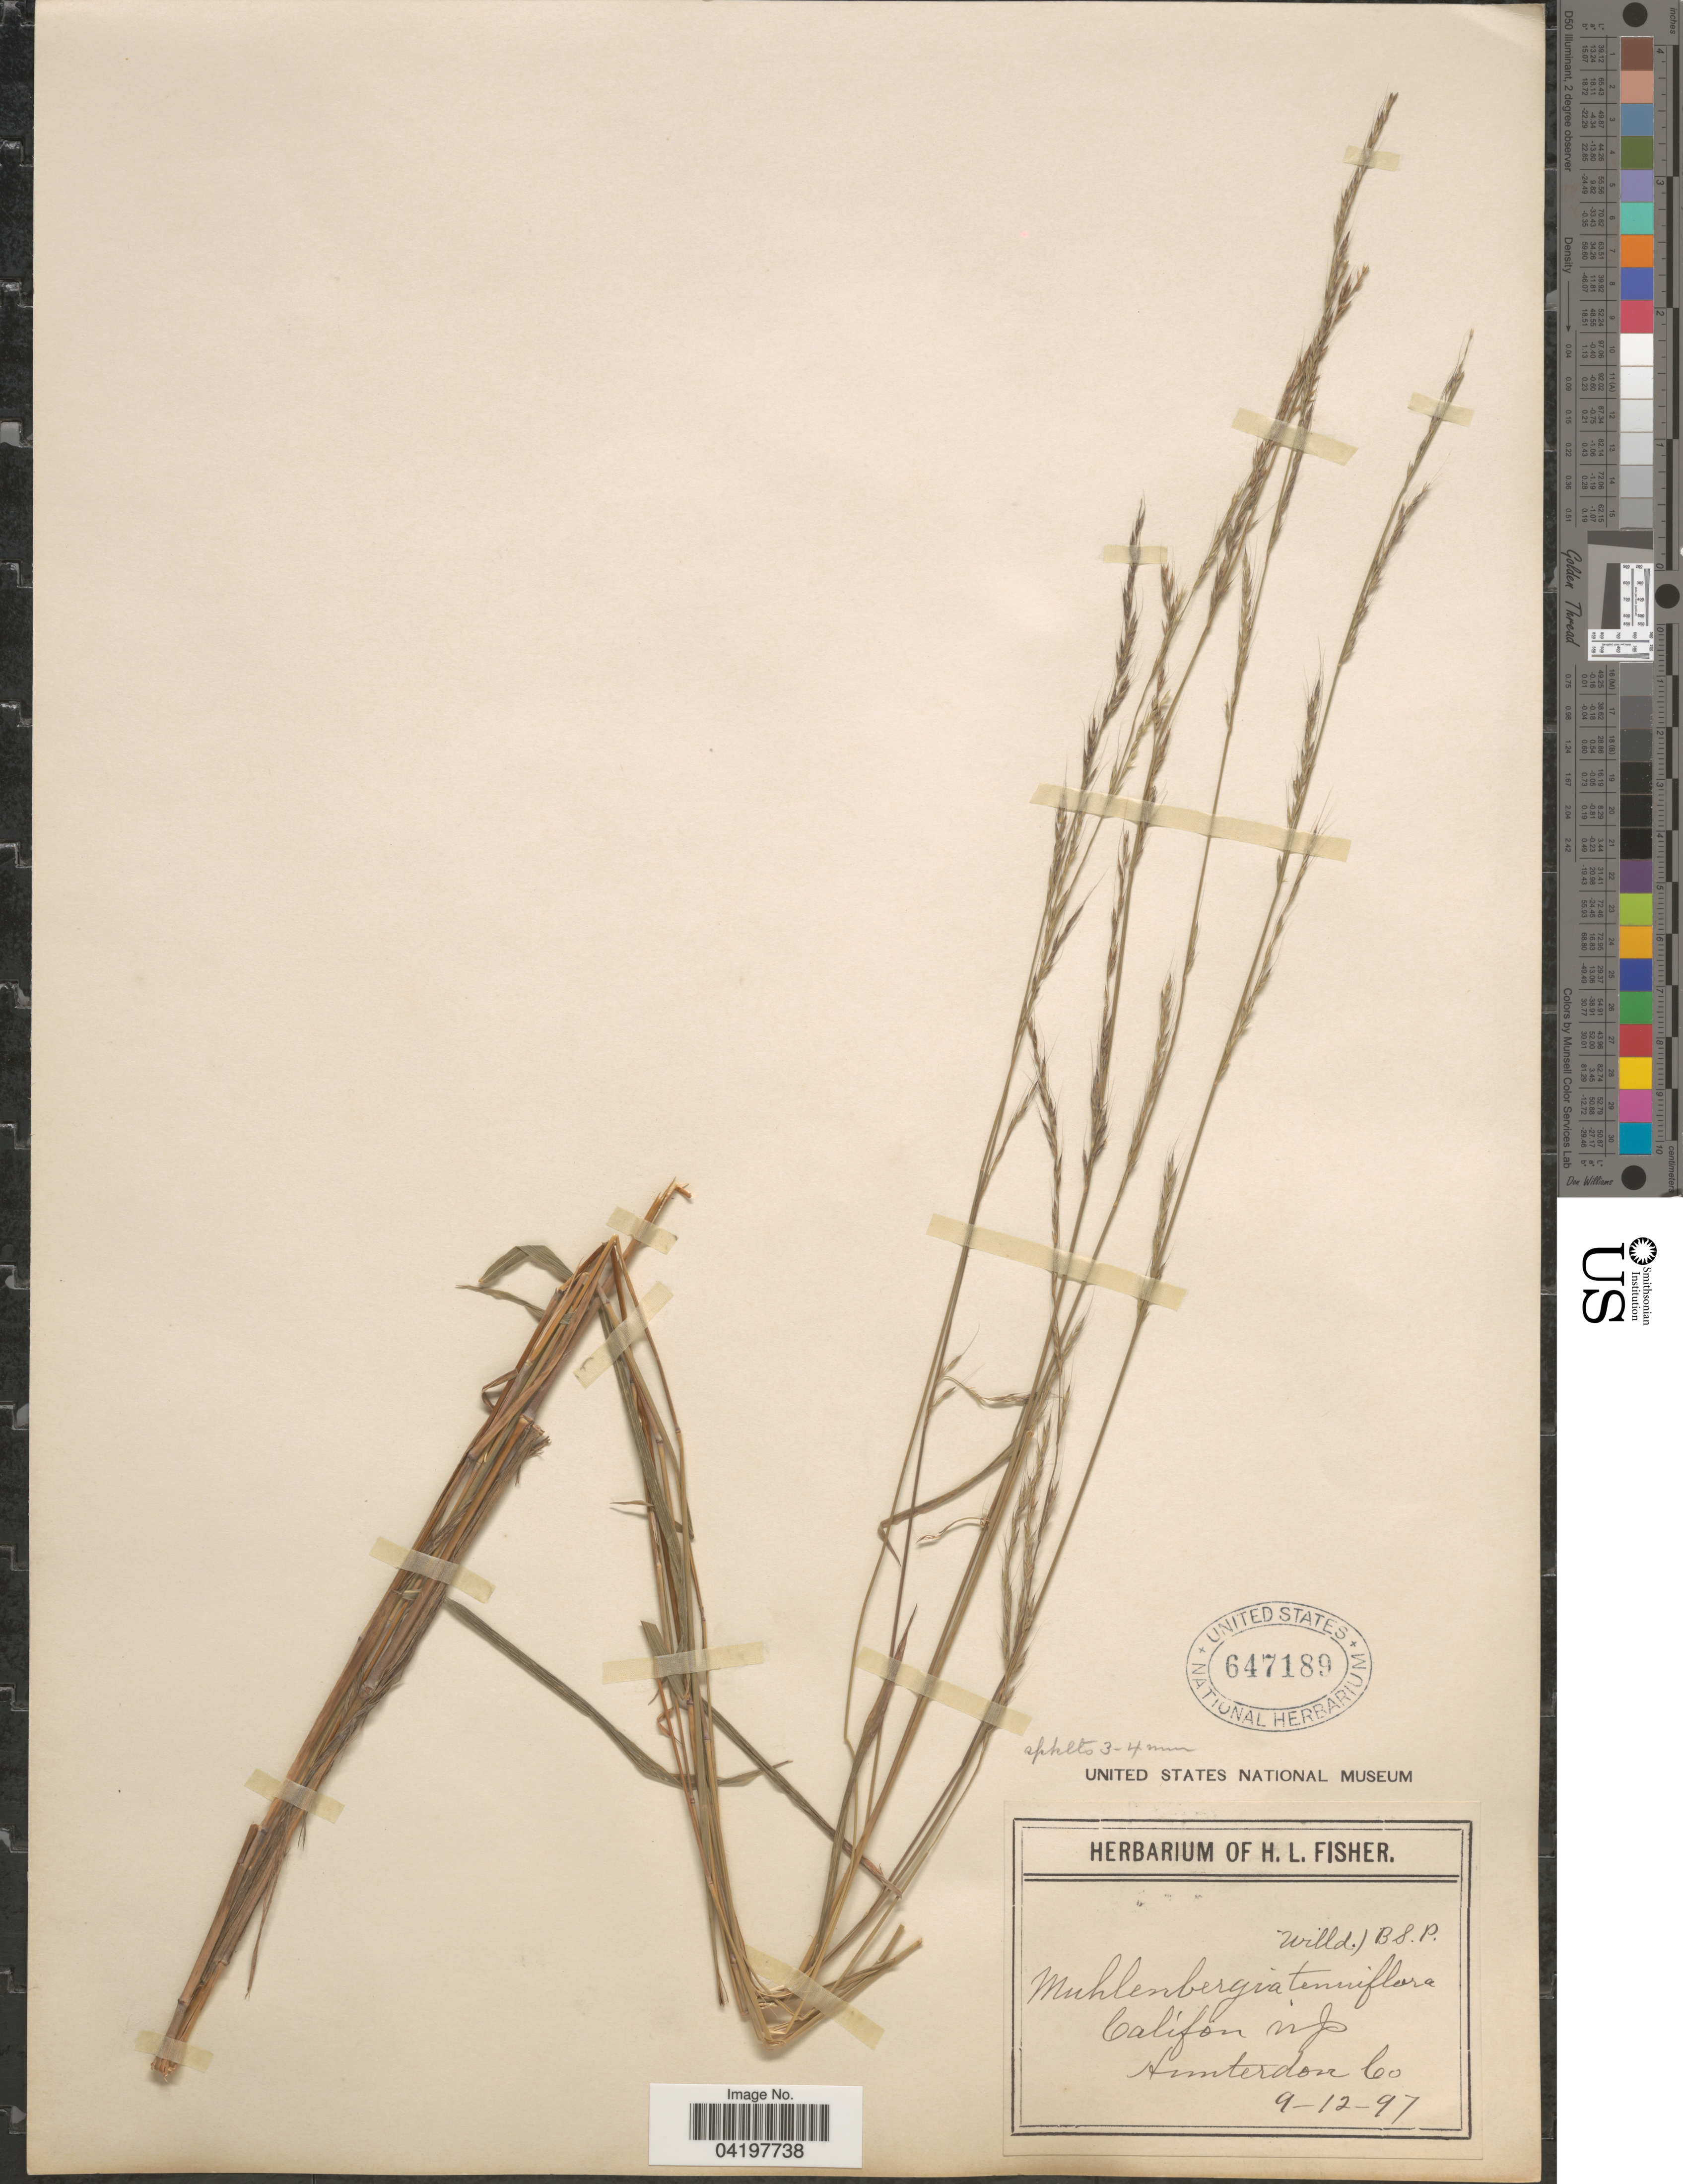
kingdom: Plantae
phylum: Tracheophyta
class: Liliopsida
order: Poales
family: Poaceae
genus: Muhlenbergia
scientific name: Muhlenbergia tenuiflora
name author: (Willd.) Britton, Stearns & Poggenb.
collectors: ex herb. of H. L. Fisher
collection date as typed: Transcribed d/m/y: 12/9/97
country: United States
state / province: New Jersey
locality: Califon. Hunterdon Co.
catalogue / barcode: US 647189